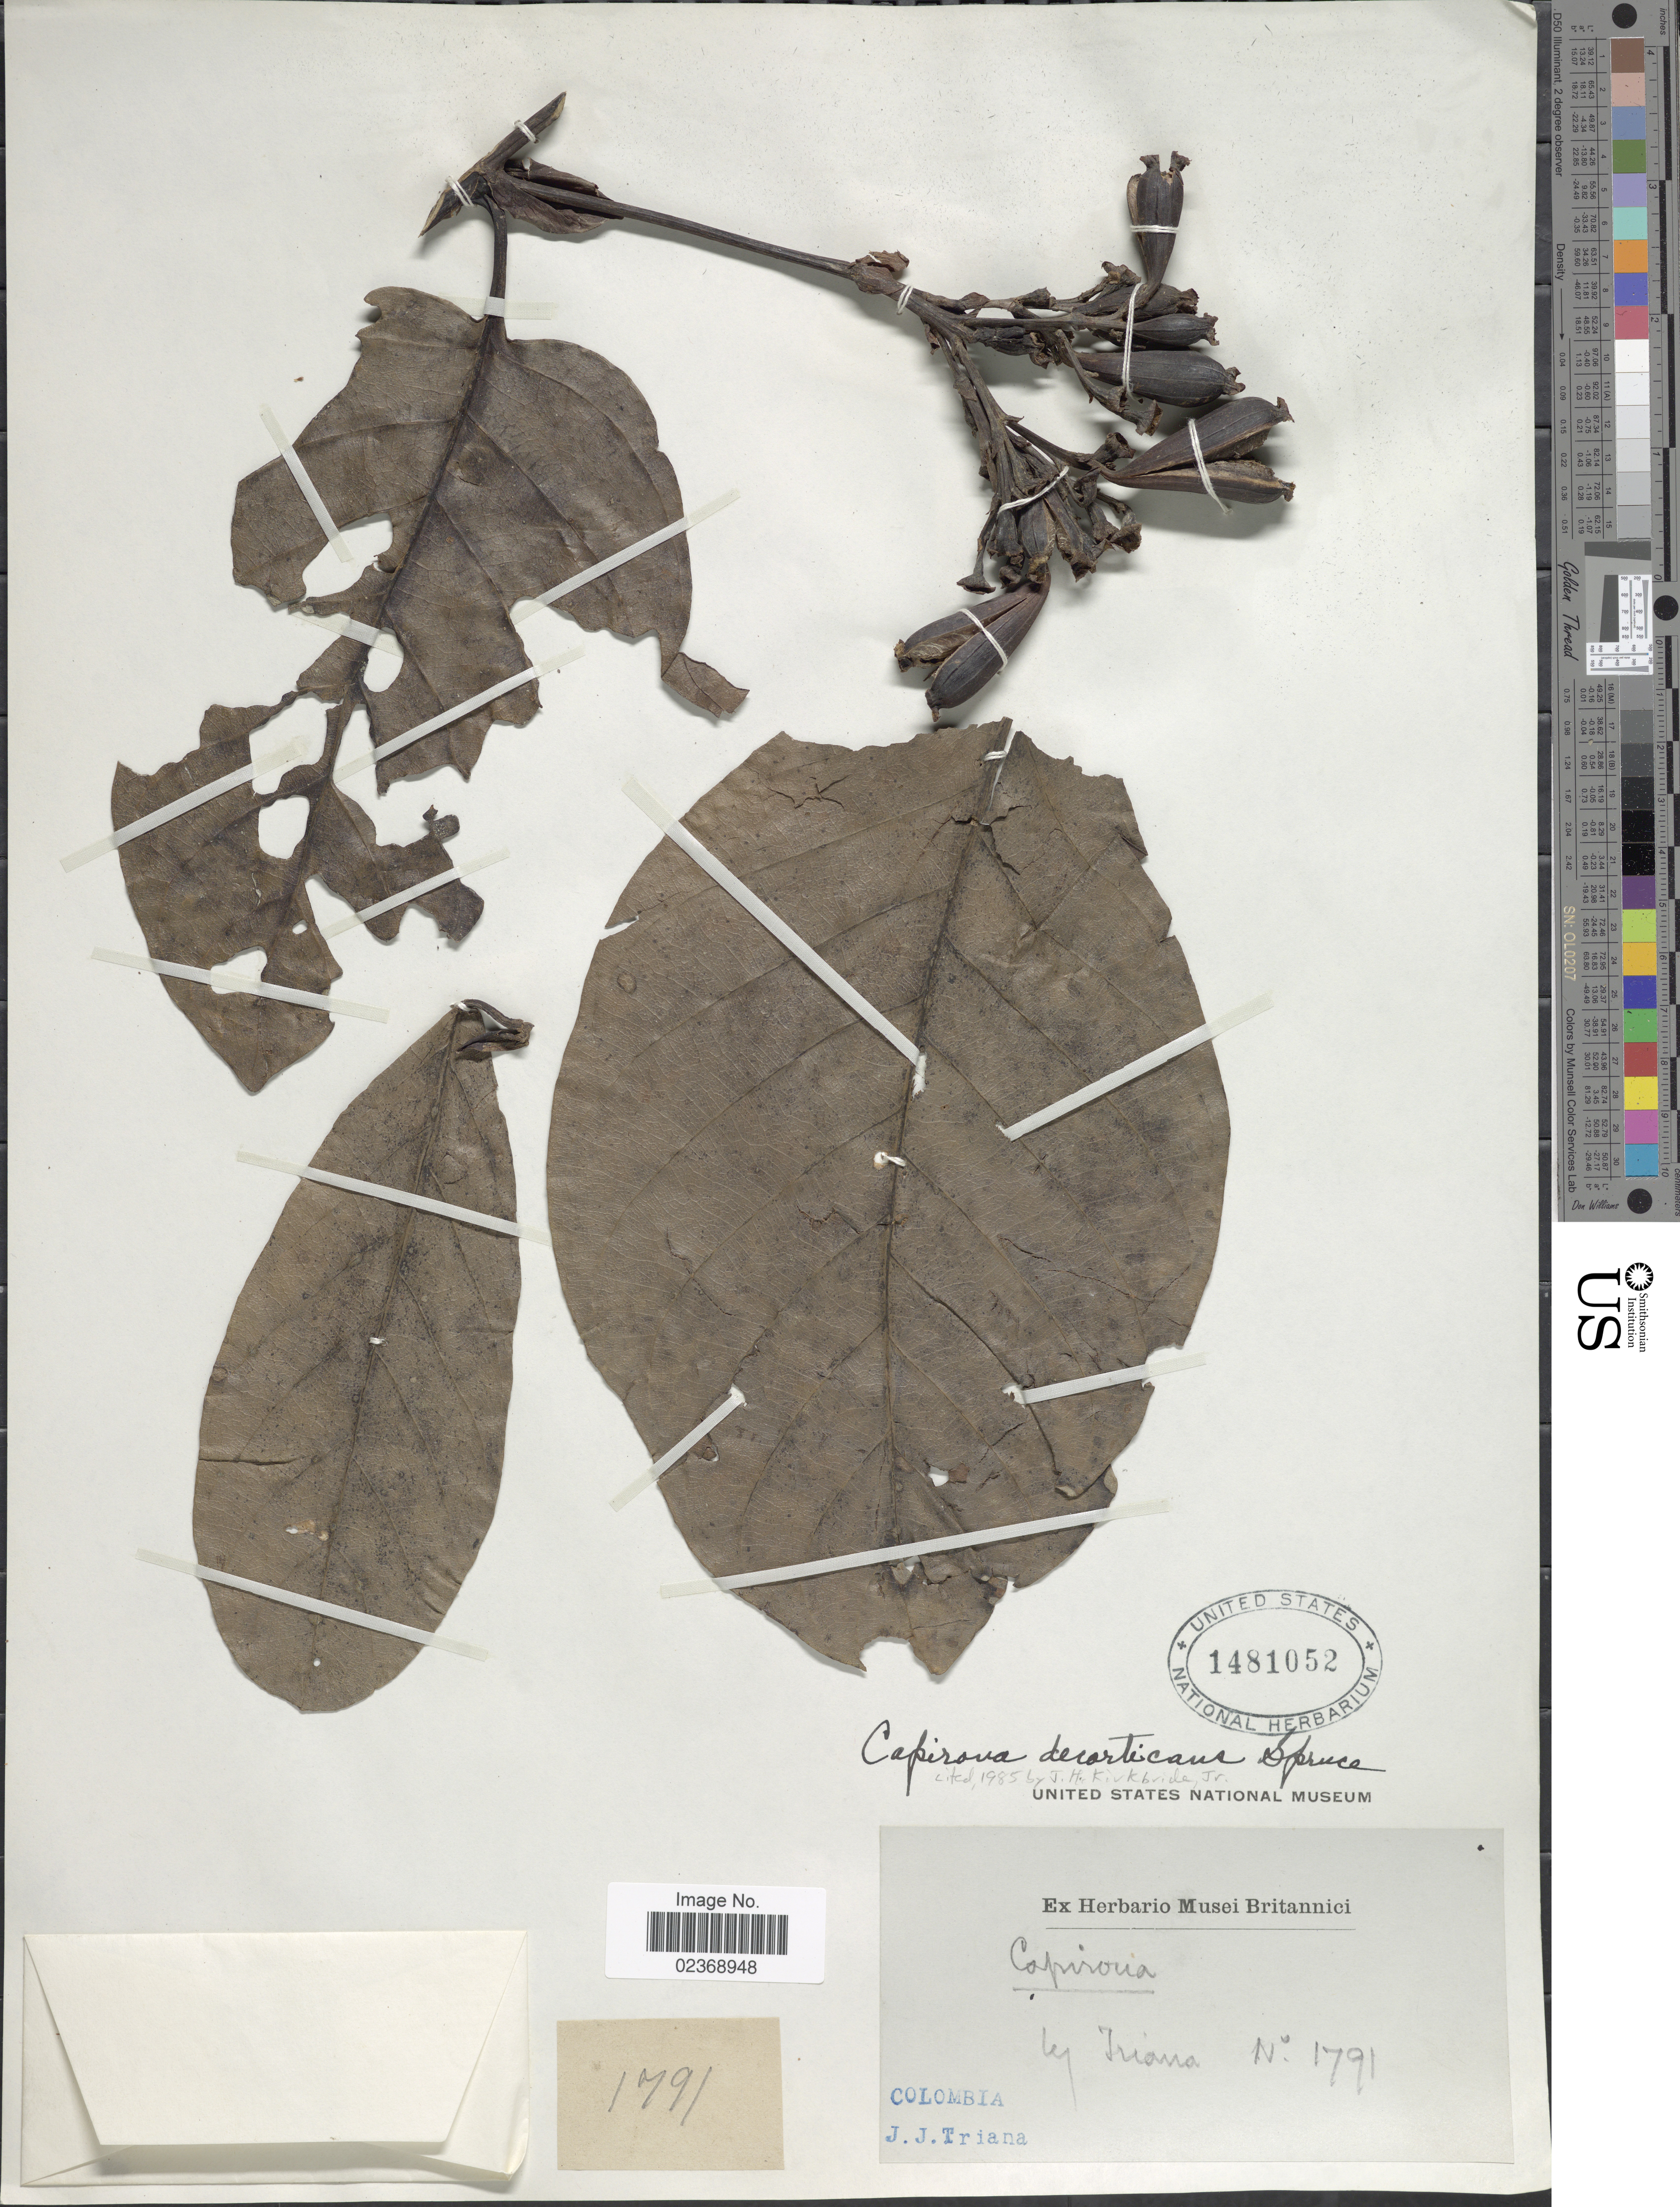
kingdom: Plantae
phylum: Tracheophyta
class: Magnoliopsida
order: Gentianales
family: Rubiaceae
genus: Capirona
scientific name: Capirona decorticans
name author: Spruce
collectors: J. J. Triana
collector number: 1791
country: Colombia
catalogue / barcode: US 1481052